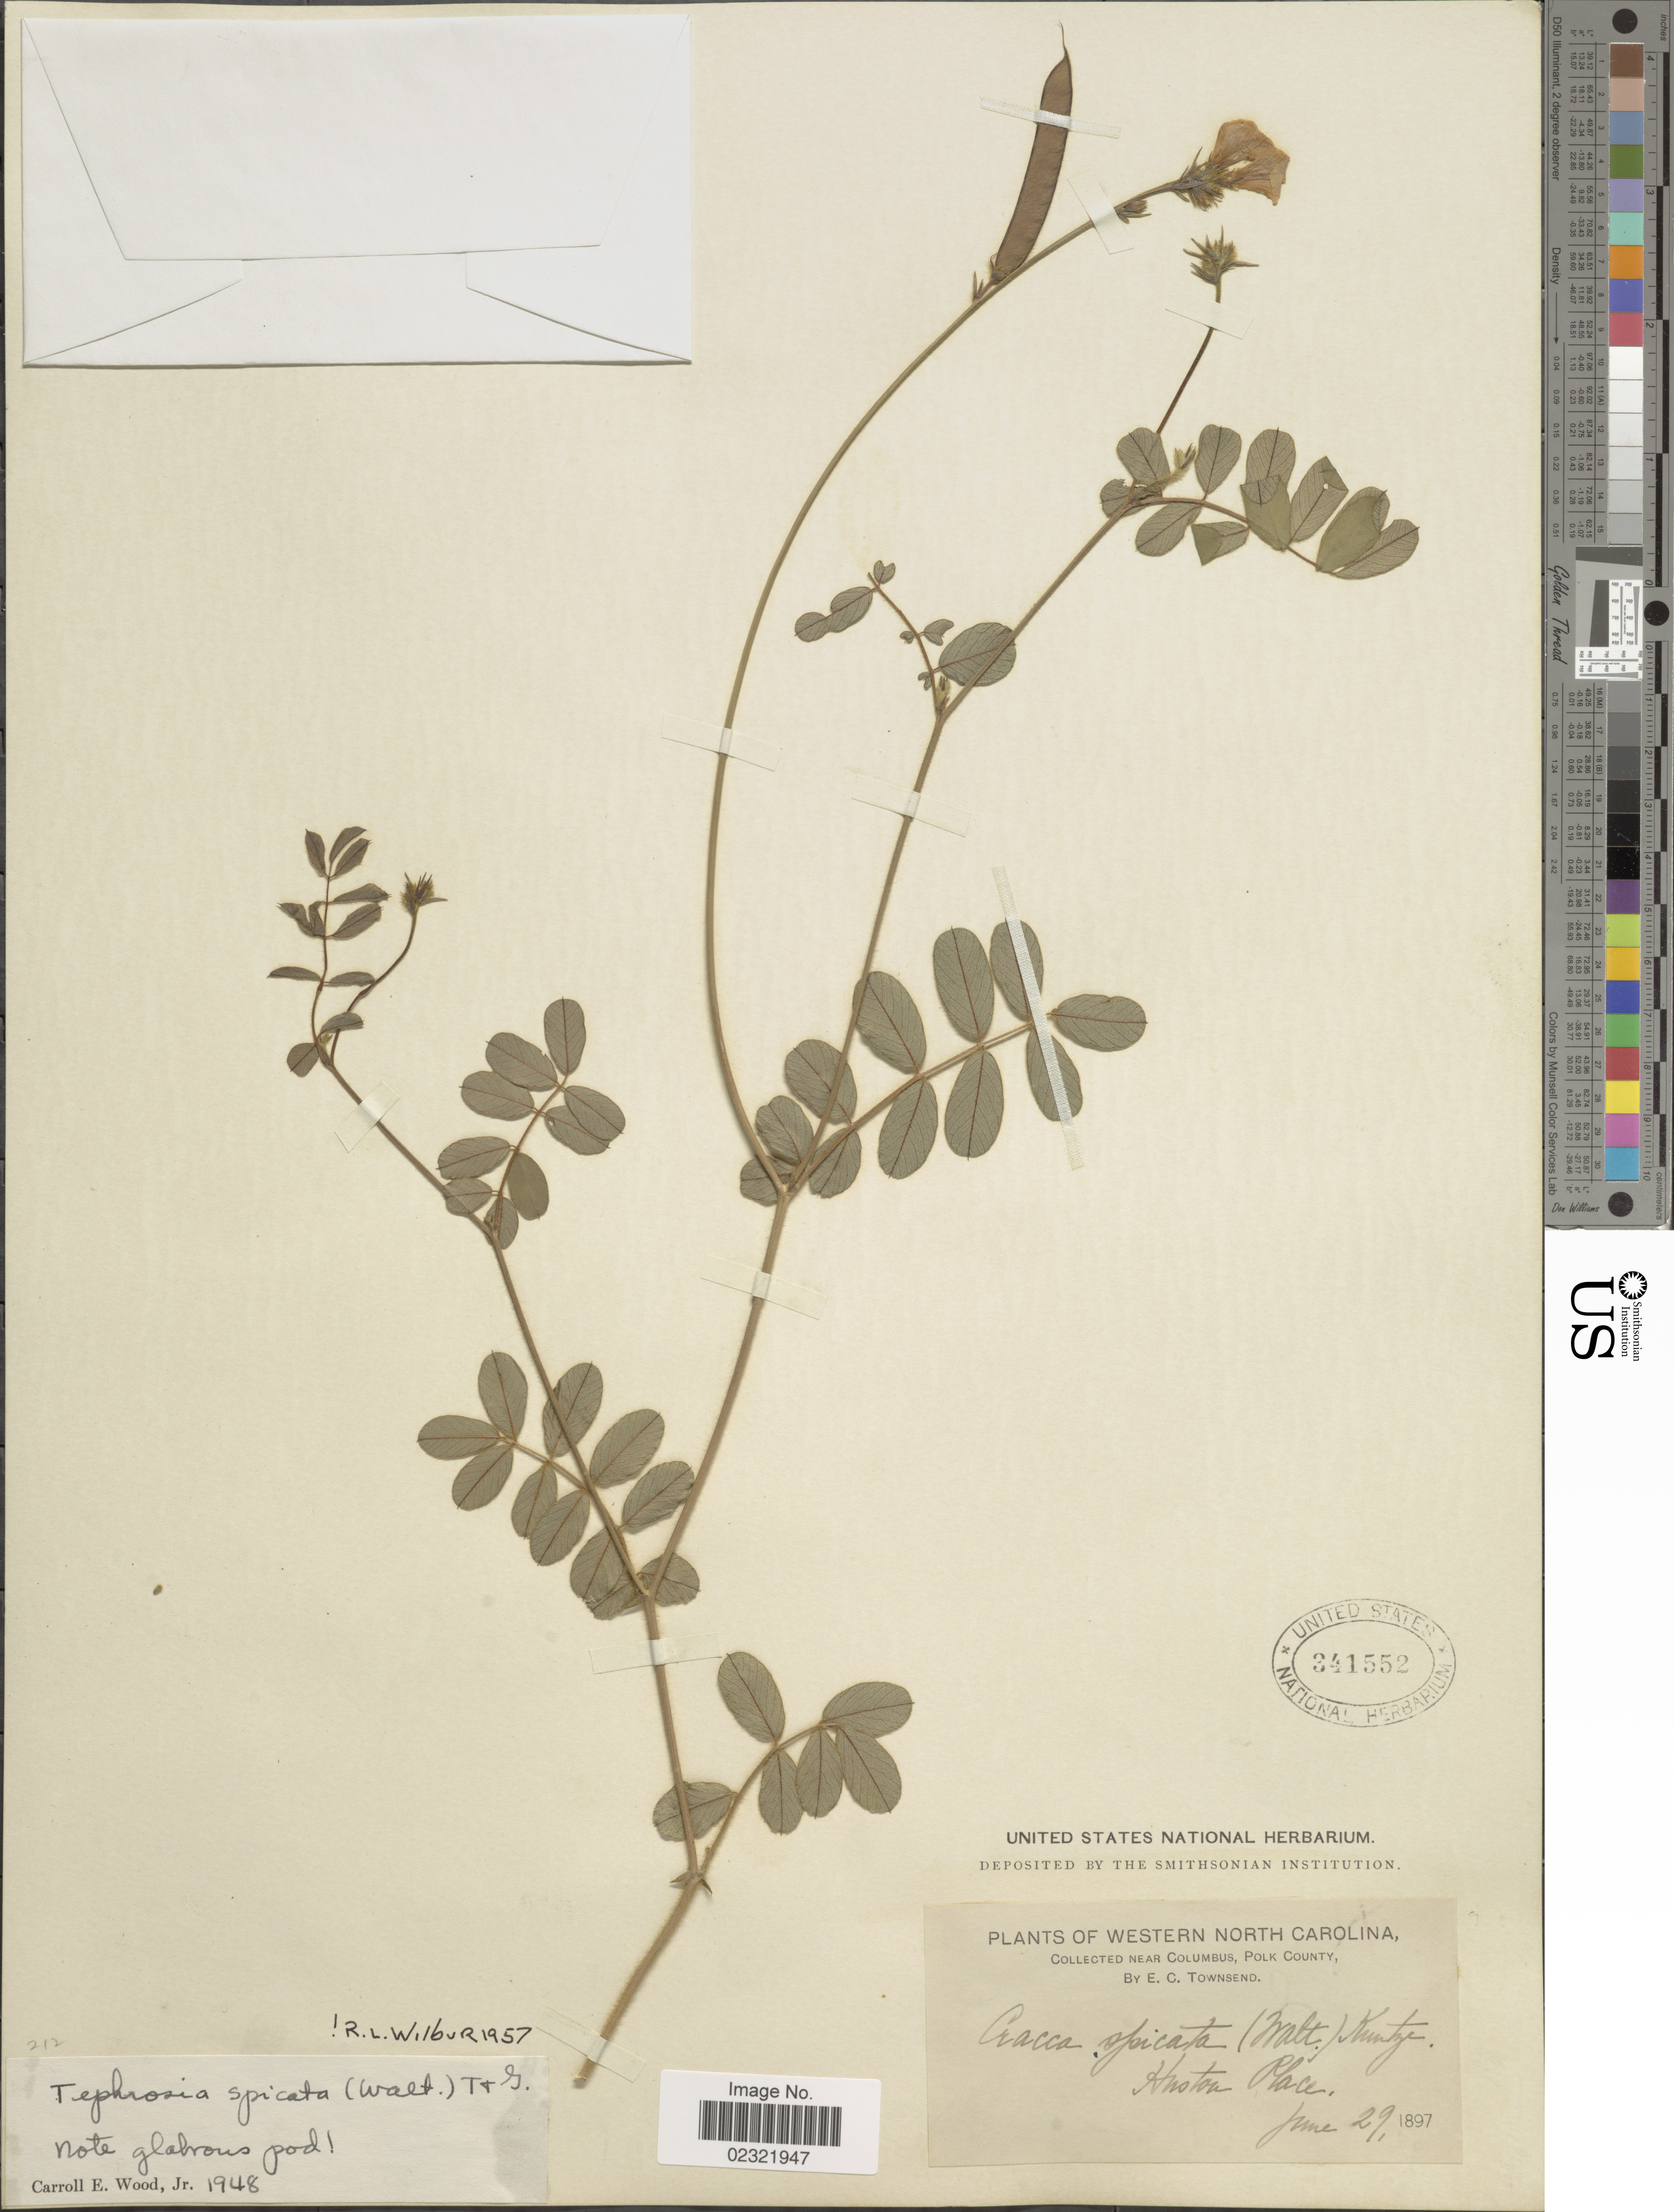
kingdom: Plantae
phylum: Tracheophyta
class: Magnoliopsida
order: Fabales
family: Fabaceae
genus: Tephrosia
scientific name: Tephrosia spicata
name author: (Walter) Torr. & A. Gray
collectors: E. C. Townsend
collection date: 1897-06-29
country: United States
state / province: North Carolina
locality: Western North Carolina, near Columbus, Polk County, Huston Place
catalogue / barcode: US 341552